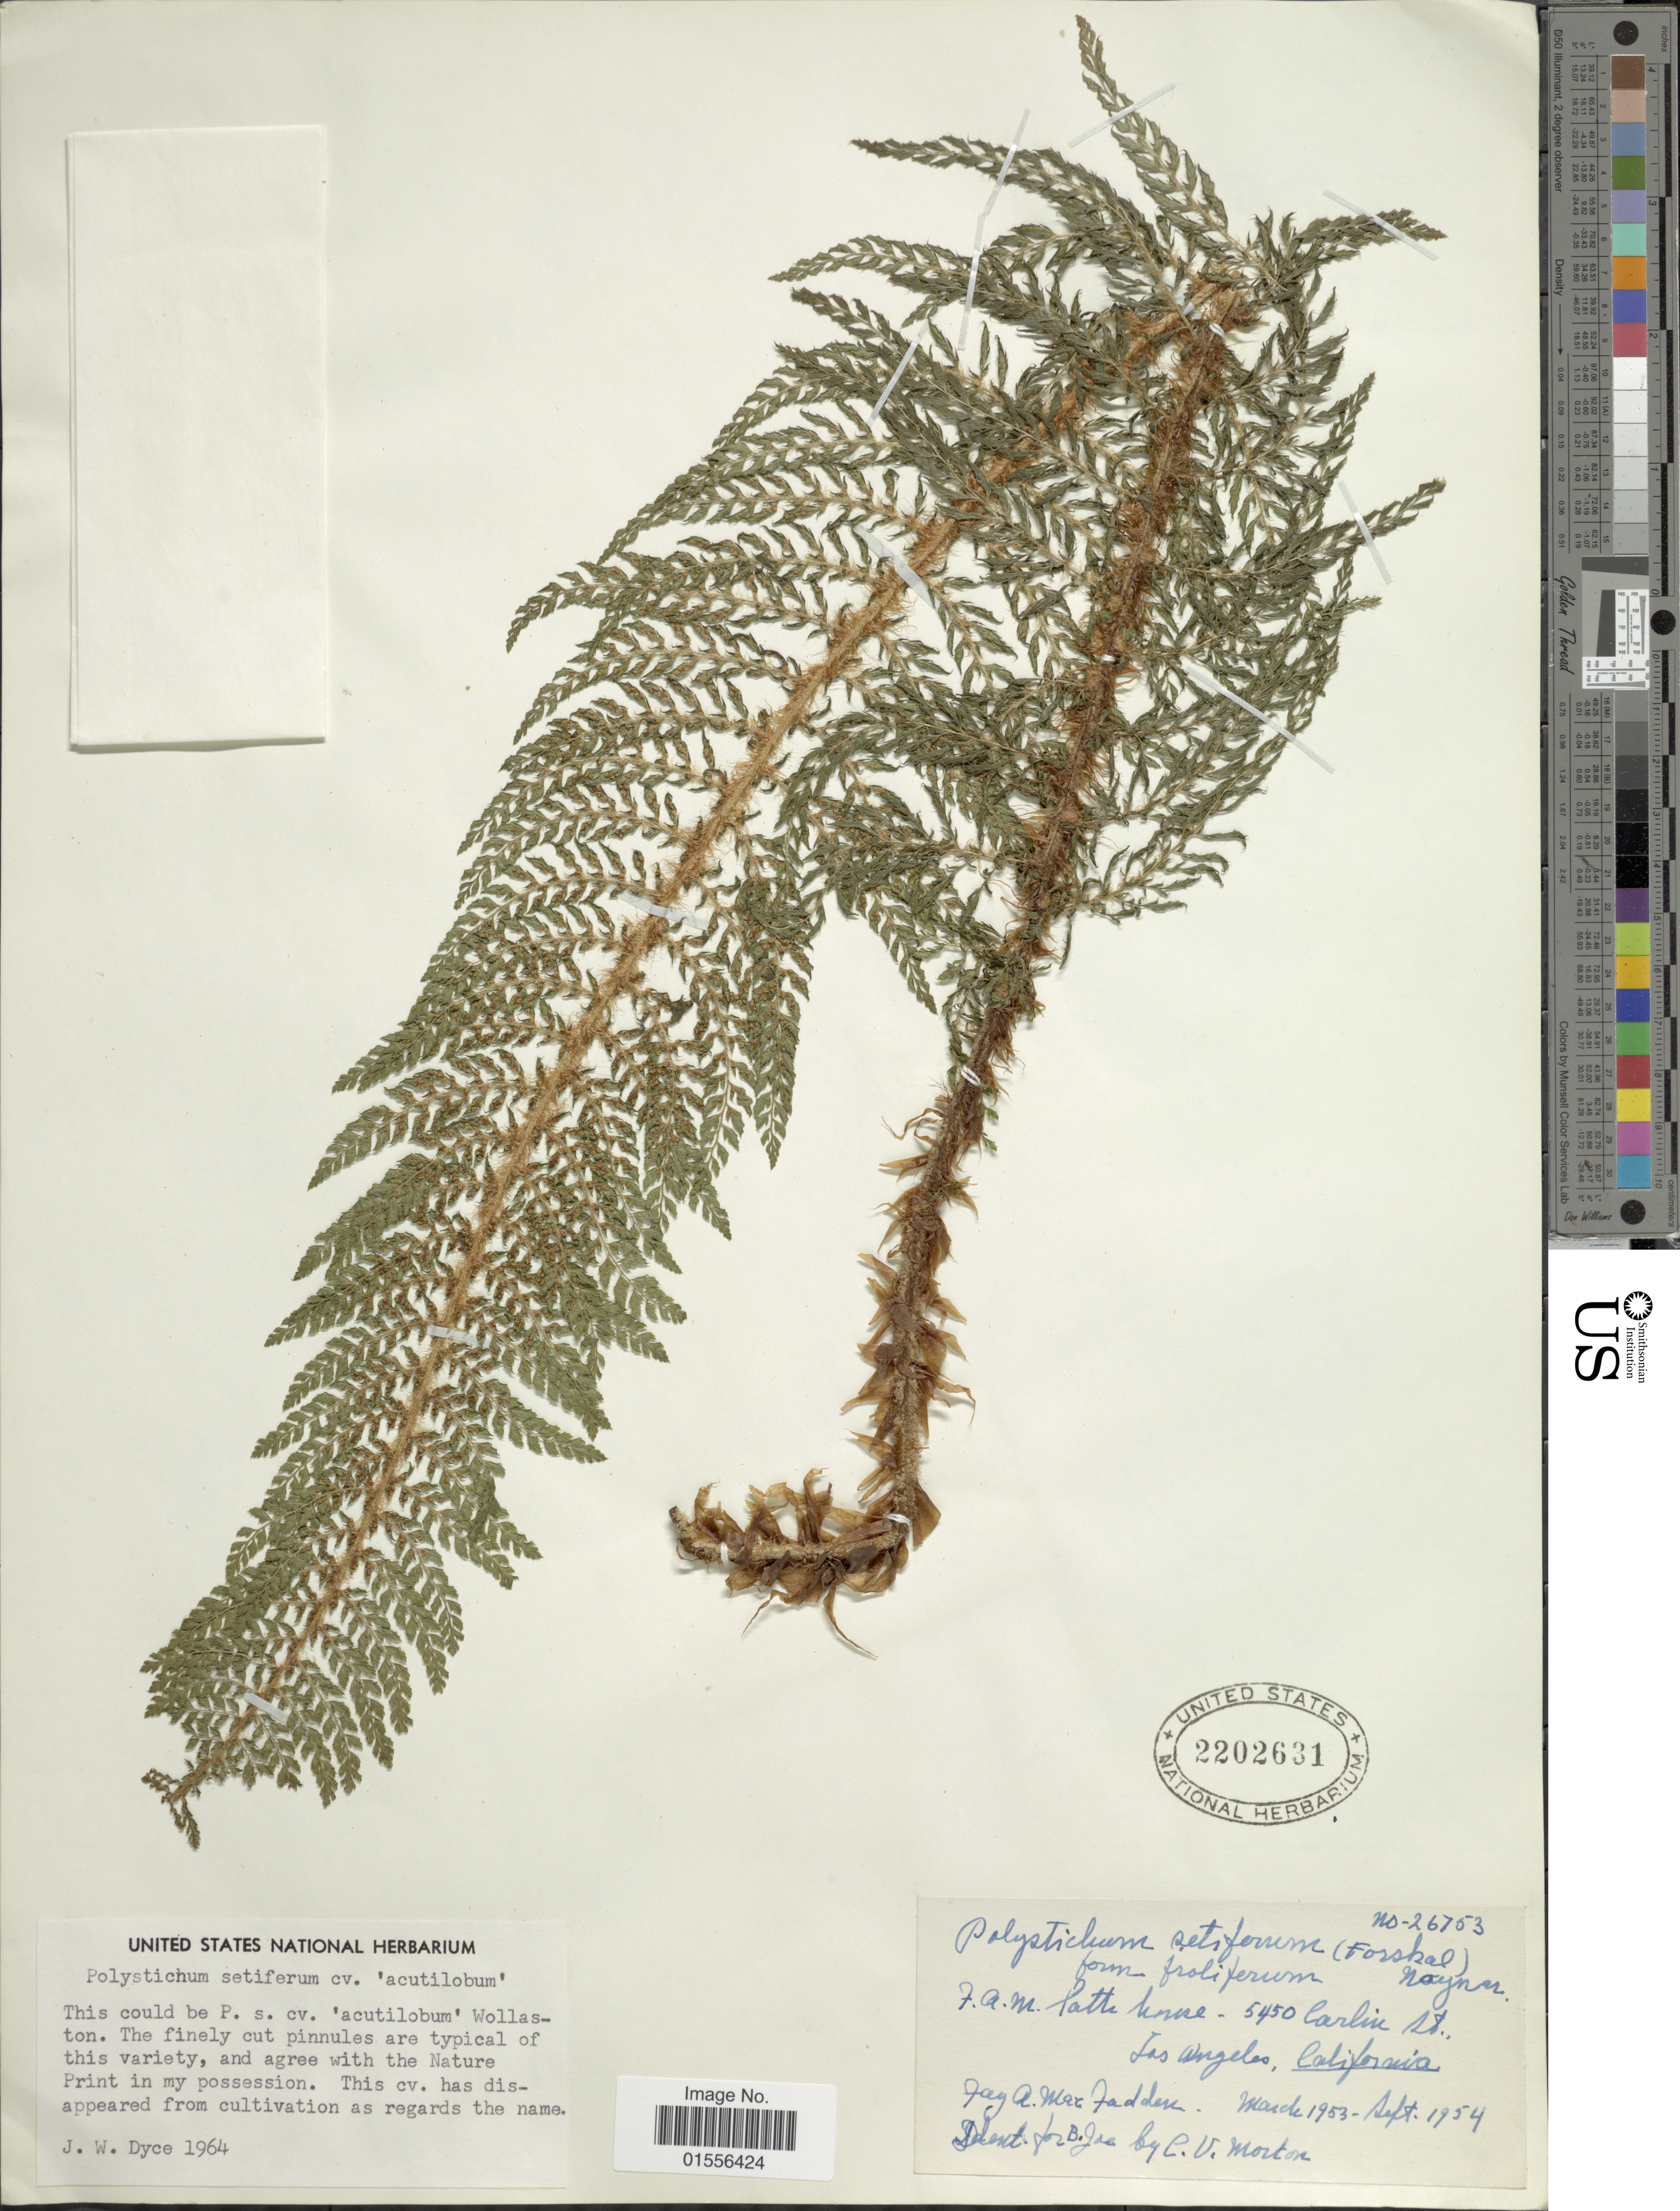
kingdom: Plantae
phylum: Tracheophyta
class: Polypodiopsida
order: Polypodiales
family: Dryopteridaceae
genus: Polystichum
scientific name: Polystichum setiferum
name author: (Forssk.) Moore ex Woynar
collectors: F. MacFadden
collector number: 26753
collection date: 1953-03/1954-09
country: United States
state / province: California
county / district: Los Angeles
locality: Carline St., Los Angeles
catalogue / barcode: US 2202631